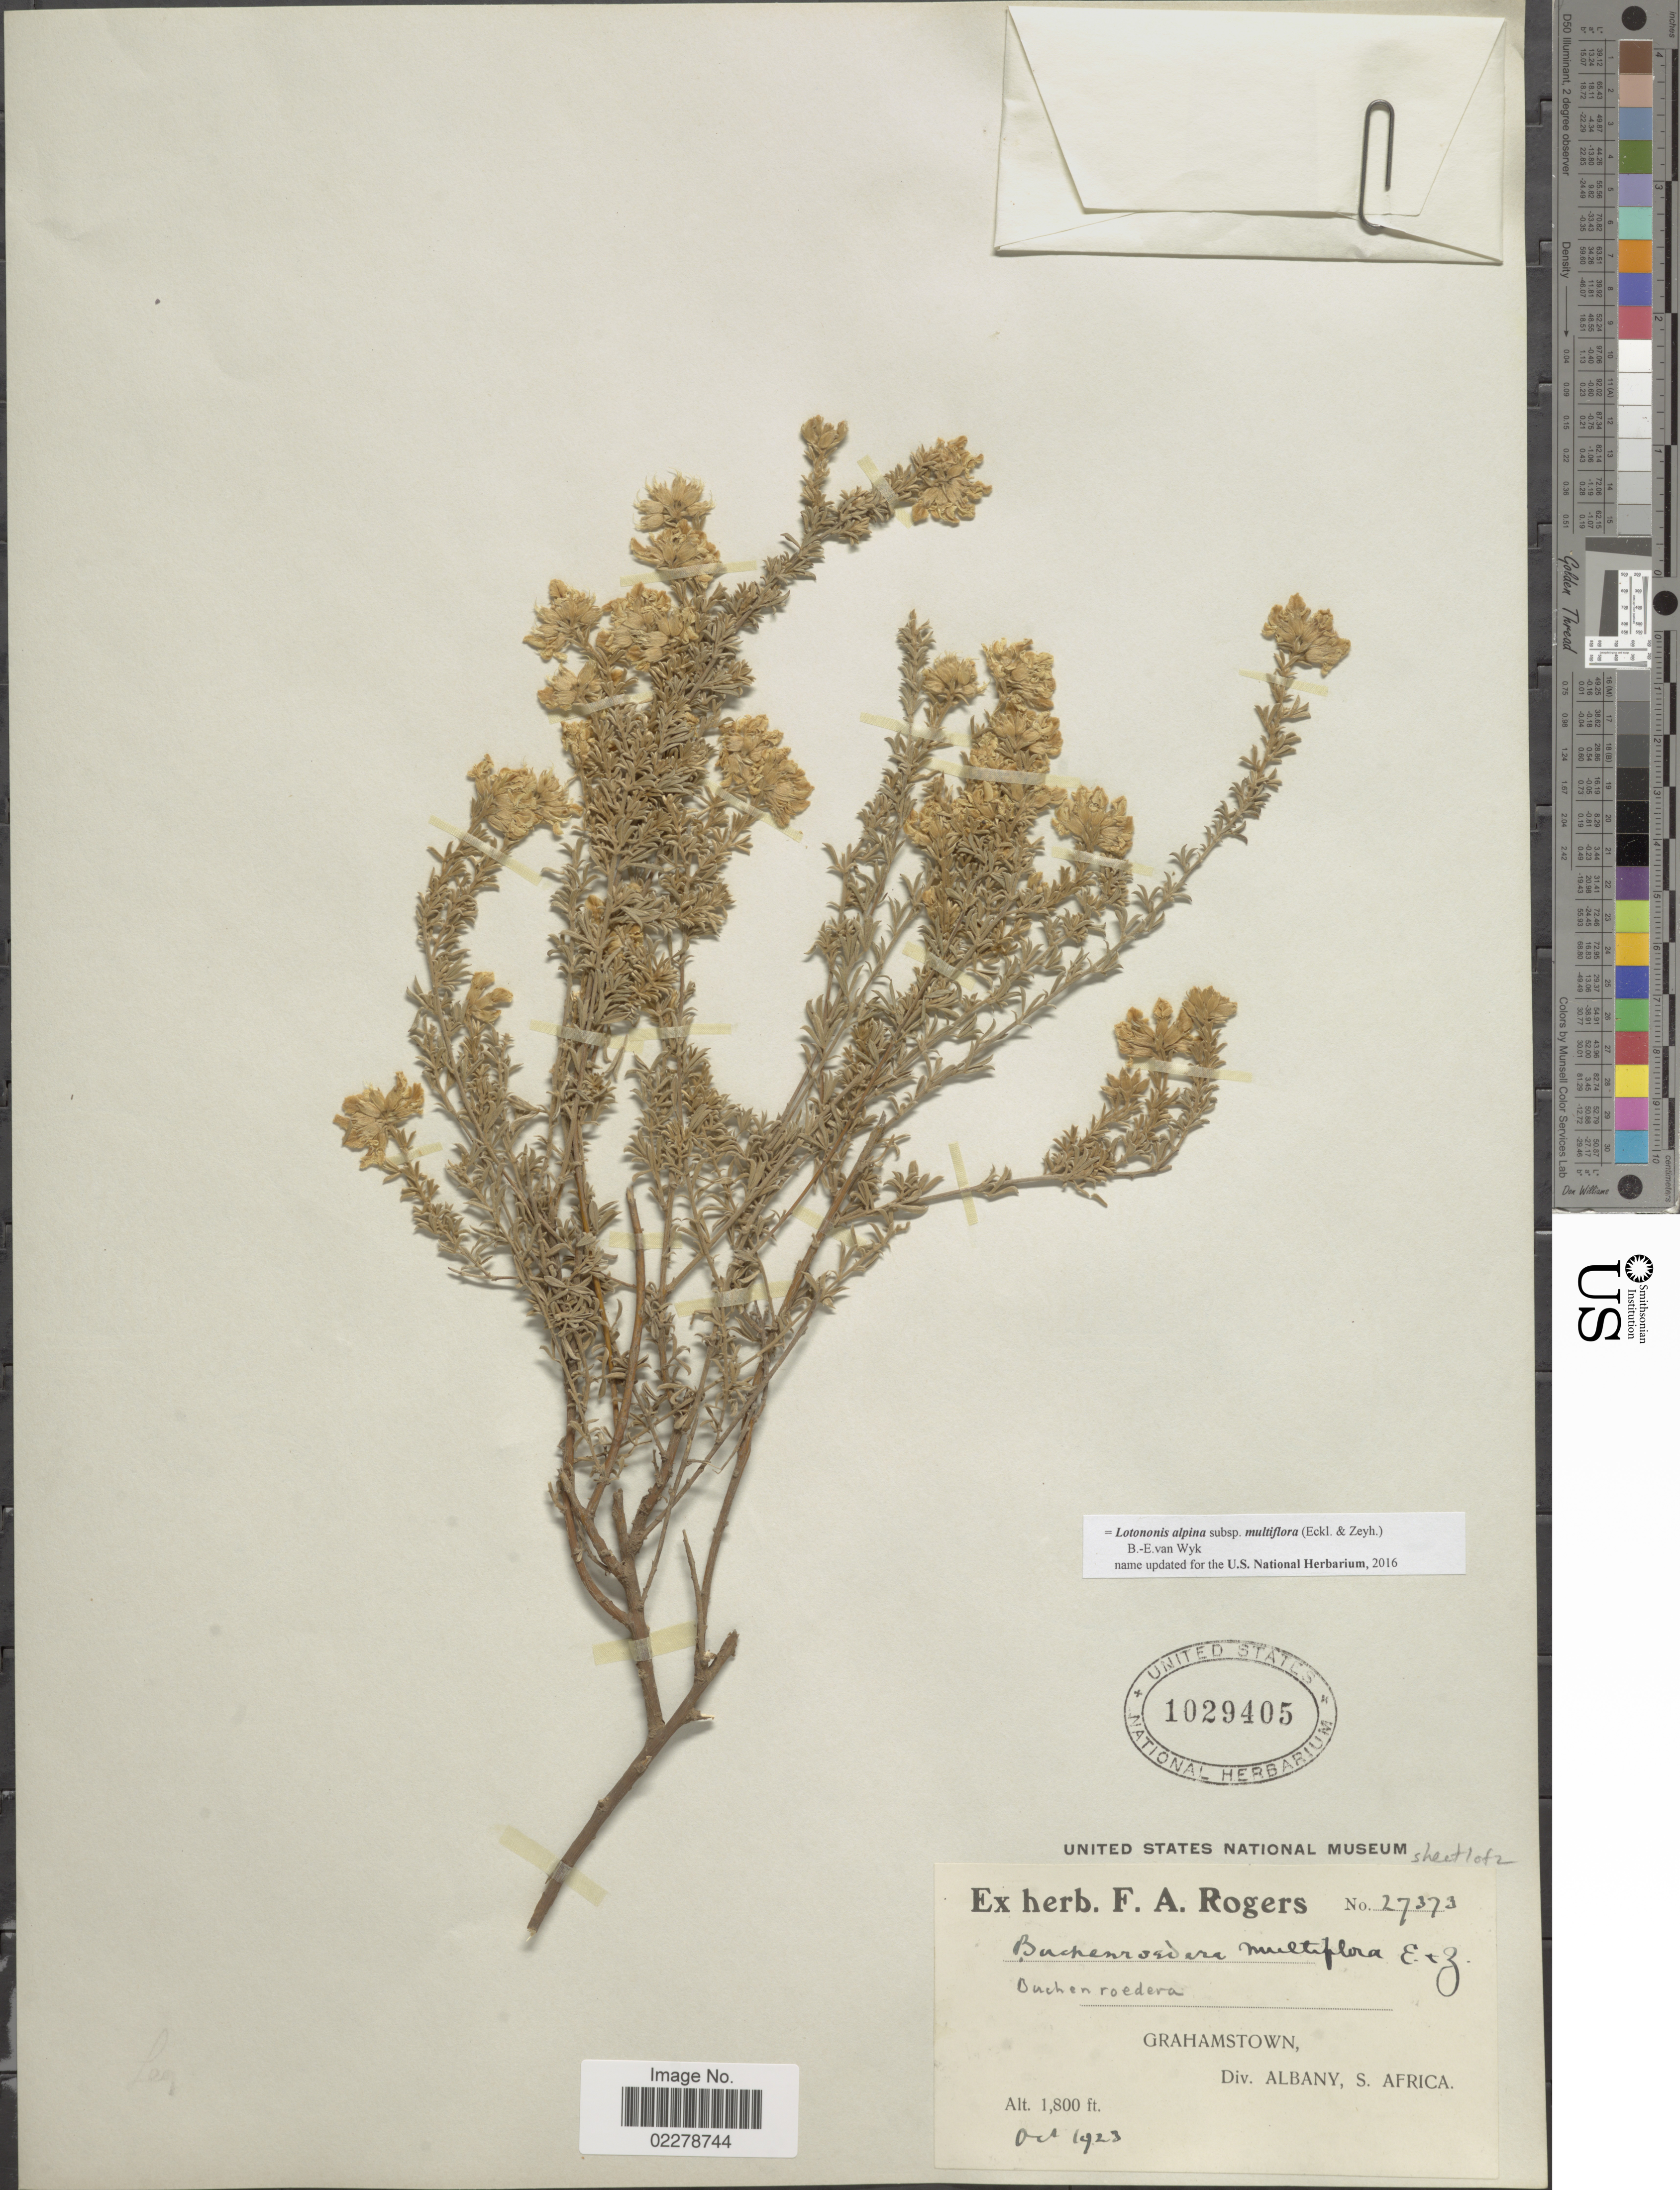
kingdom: Plantae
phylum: Tracheophyta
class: Magnoliopsida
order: Fabales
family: Fabaceae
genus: Lotononis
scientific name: Lotononis alpina subsp. multiflora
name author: (Eckl. & Zeyh.) B.-E. van Wyk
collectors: ex herb. F. A. Rogers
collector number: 27373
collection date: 1923-10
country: South Africa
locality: Grahamstown, Div. Albany. S. Africa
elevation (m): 549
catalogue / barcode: US 1029405